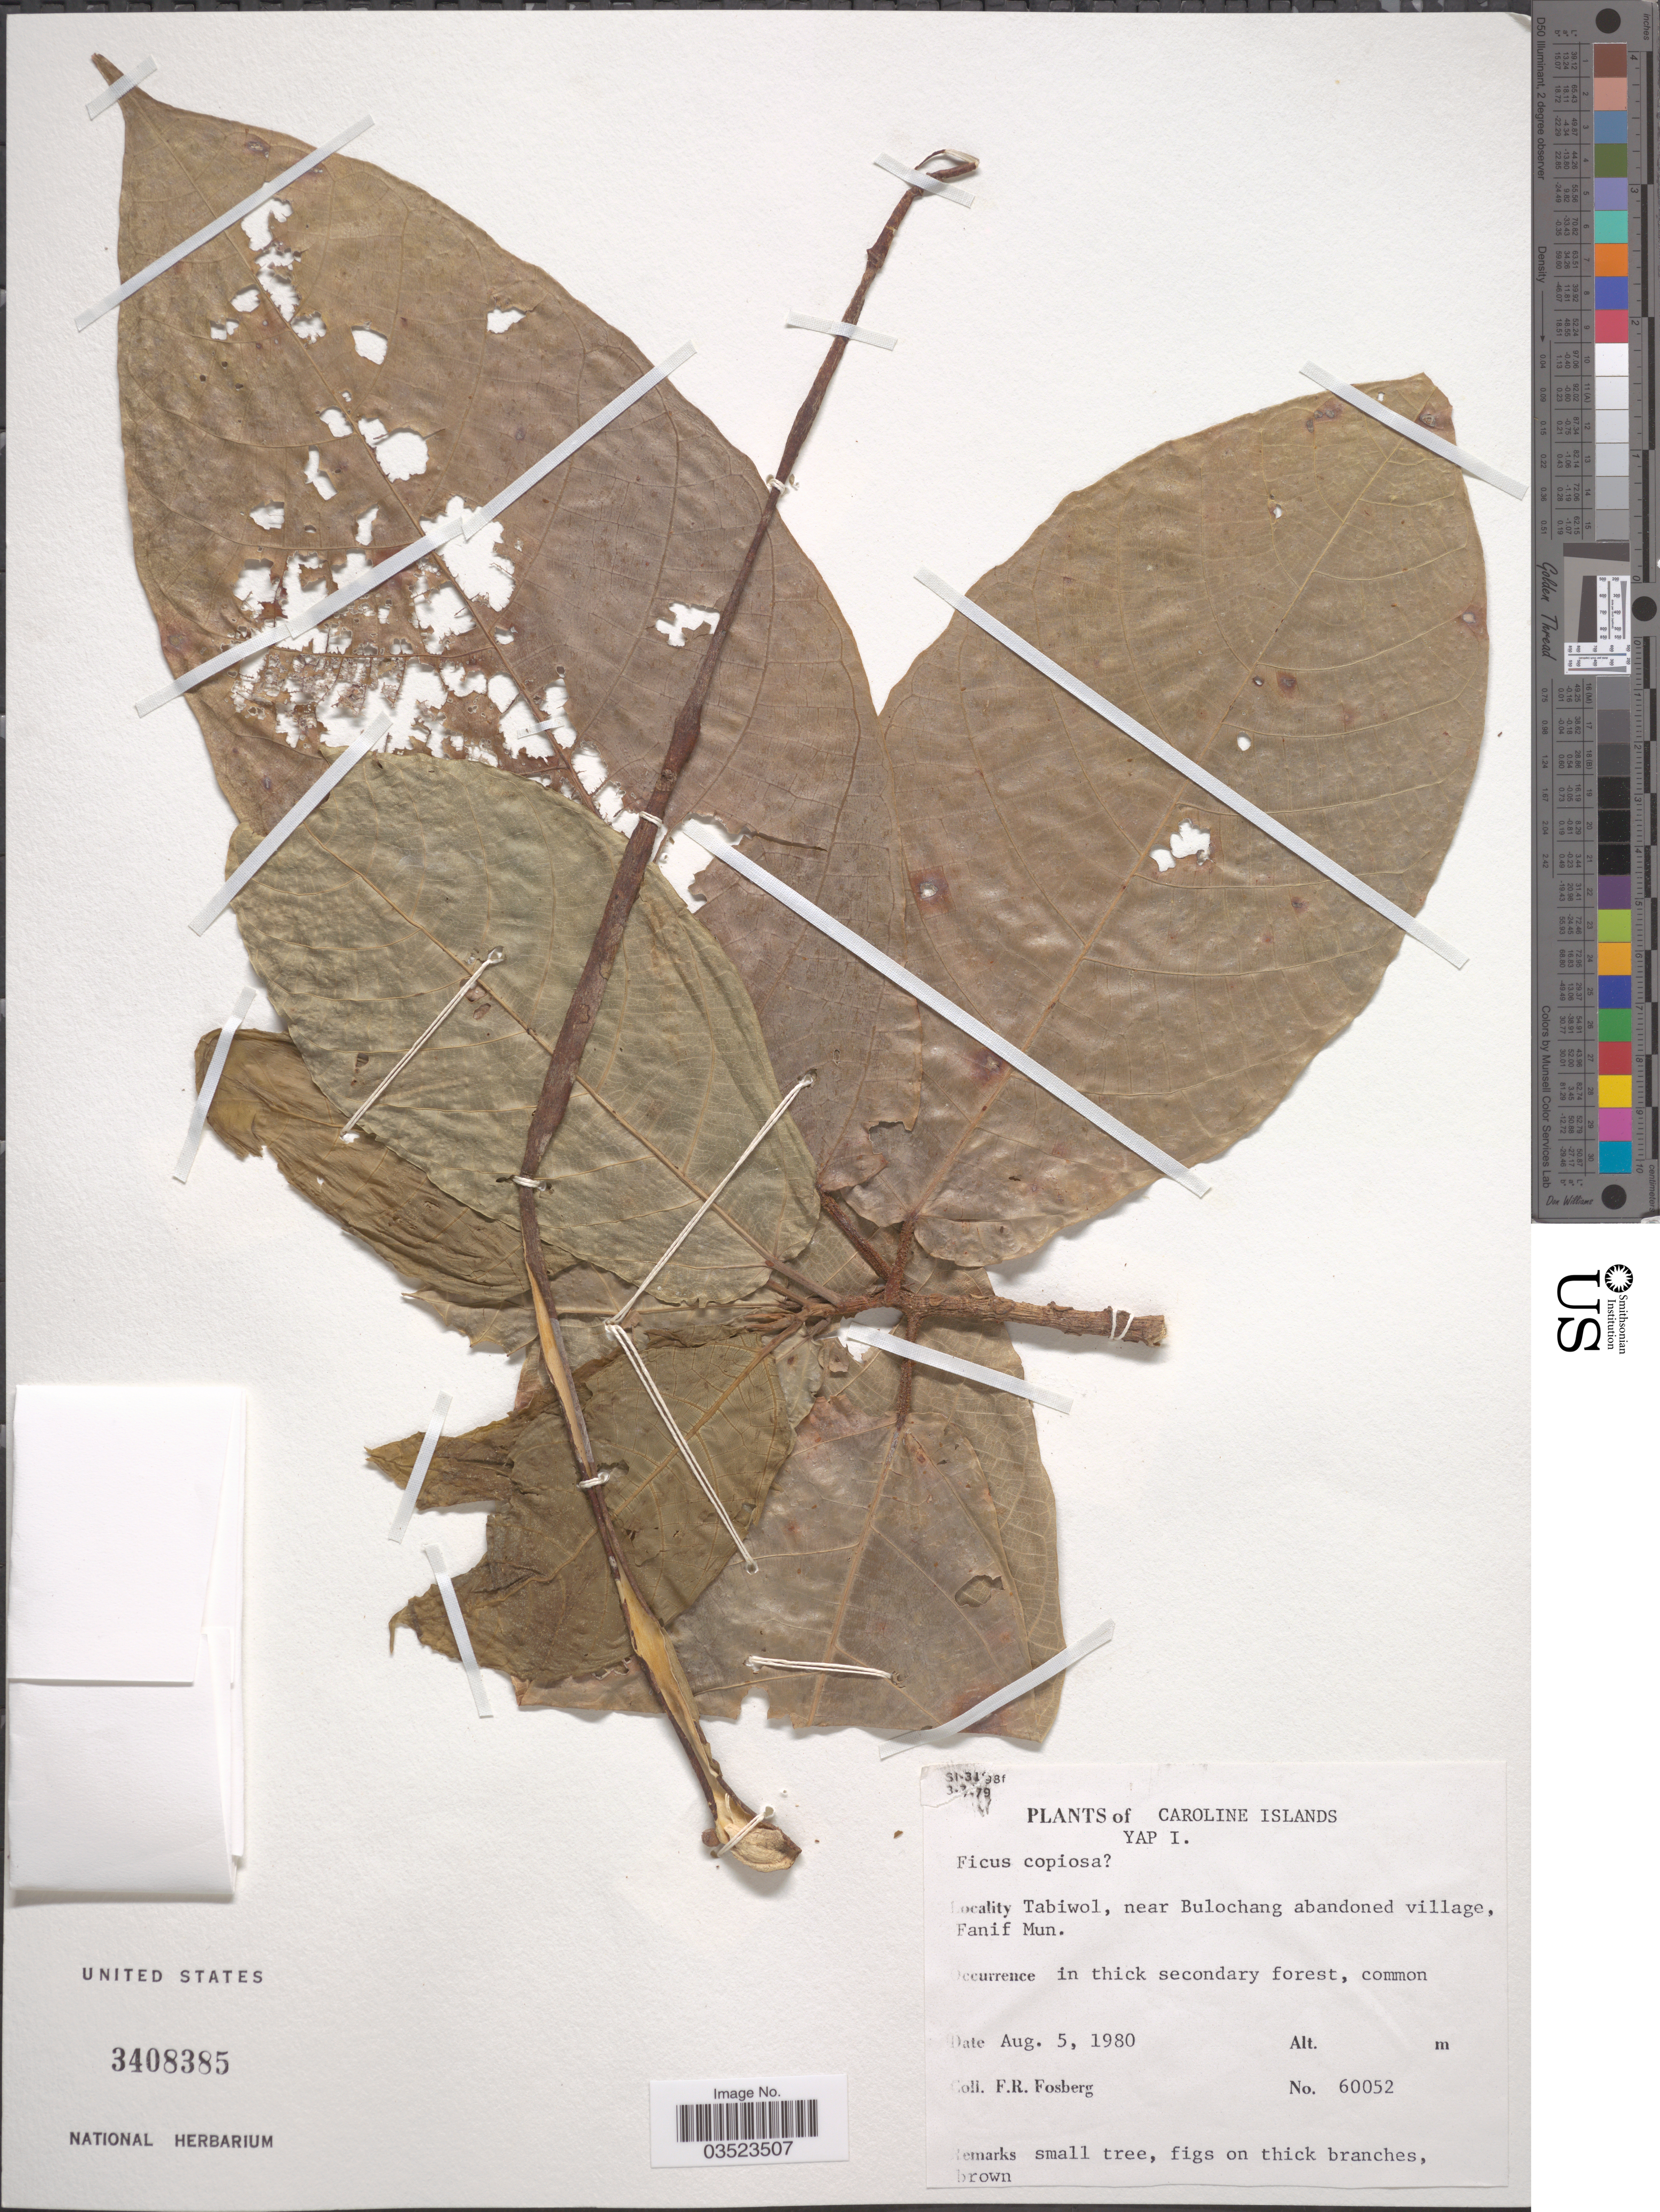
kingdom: Plantae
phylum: Tracheophyta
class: Magnoliopsida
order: Rosales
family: Moraceae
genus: Ficus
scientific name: Ficus copiosa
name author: Steud.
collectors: F. R. Fosberg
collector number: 60052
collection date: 1980-08-05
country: Micronesia, Federated States of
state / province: Yap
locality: Caroline Islands. Yap I. Tabiwol, near Bulochang abandoned village, Fanif Mun.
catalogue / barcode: US 3408385